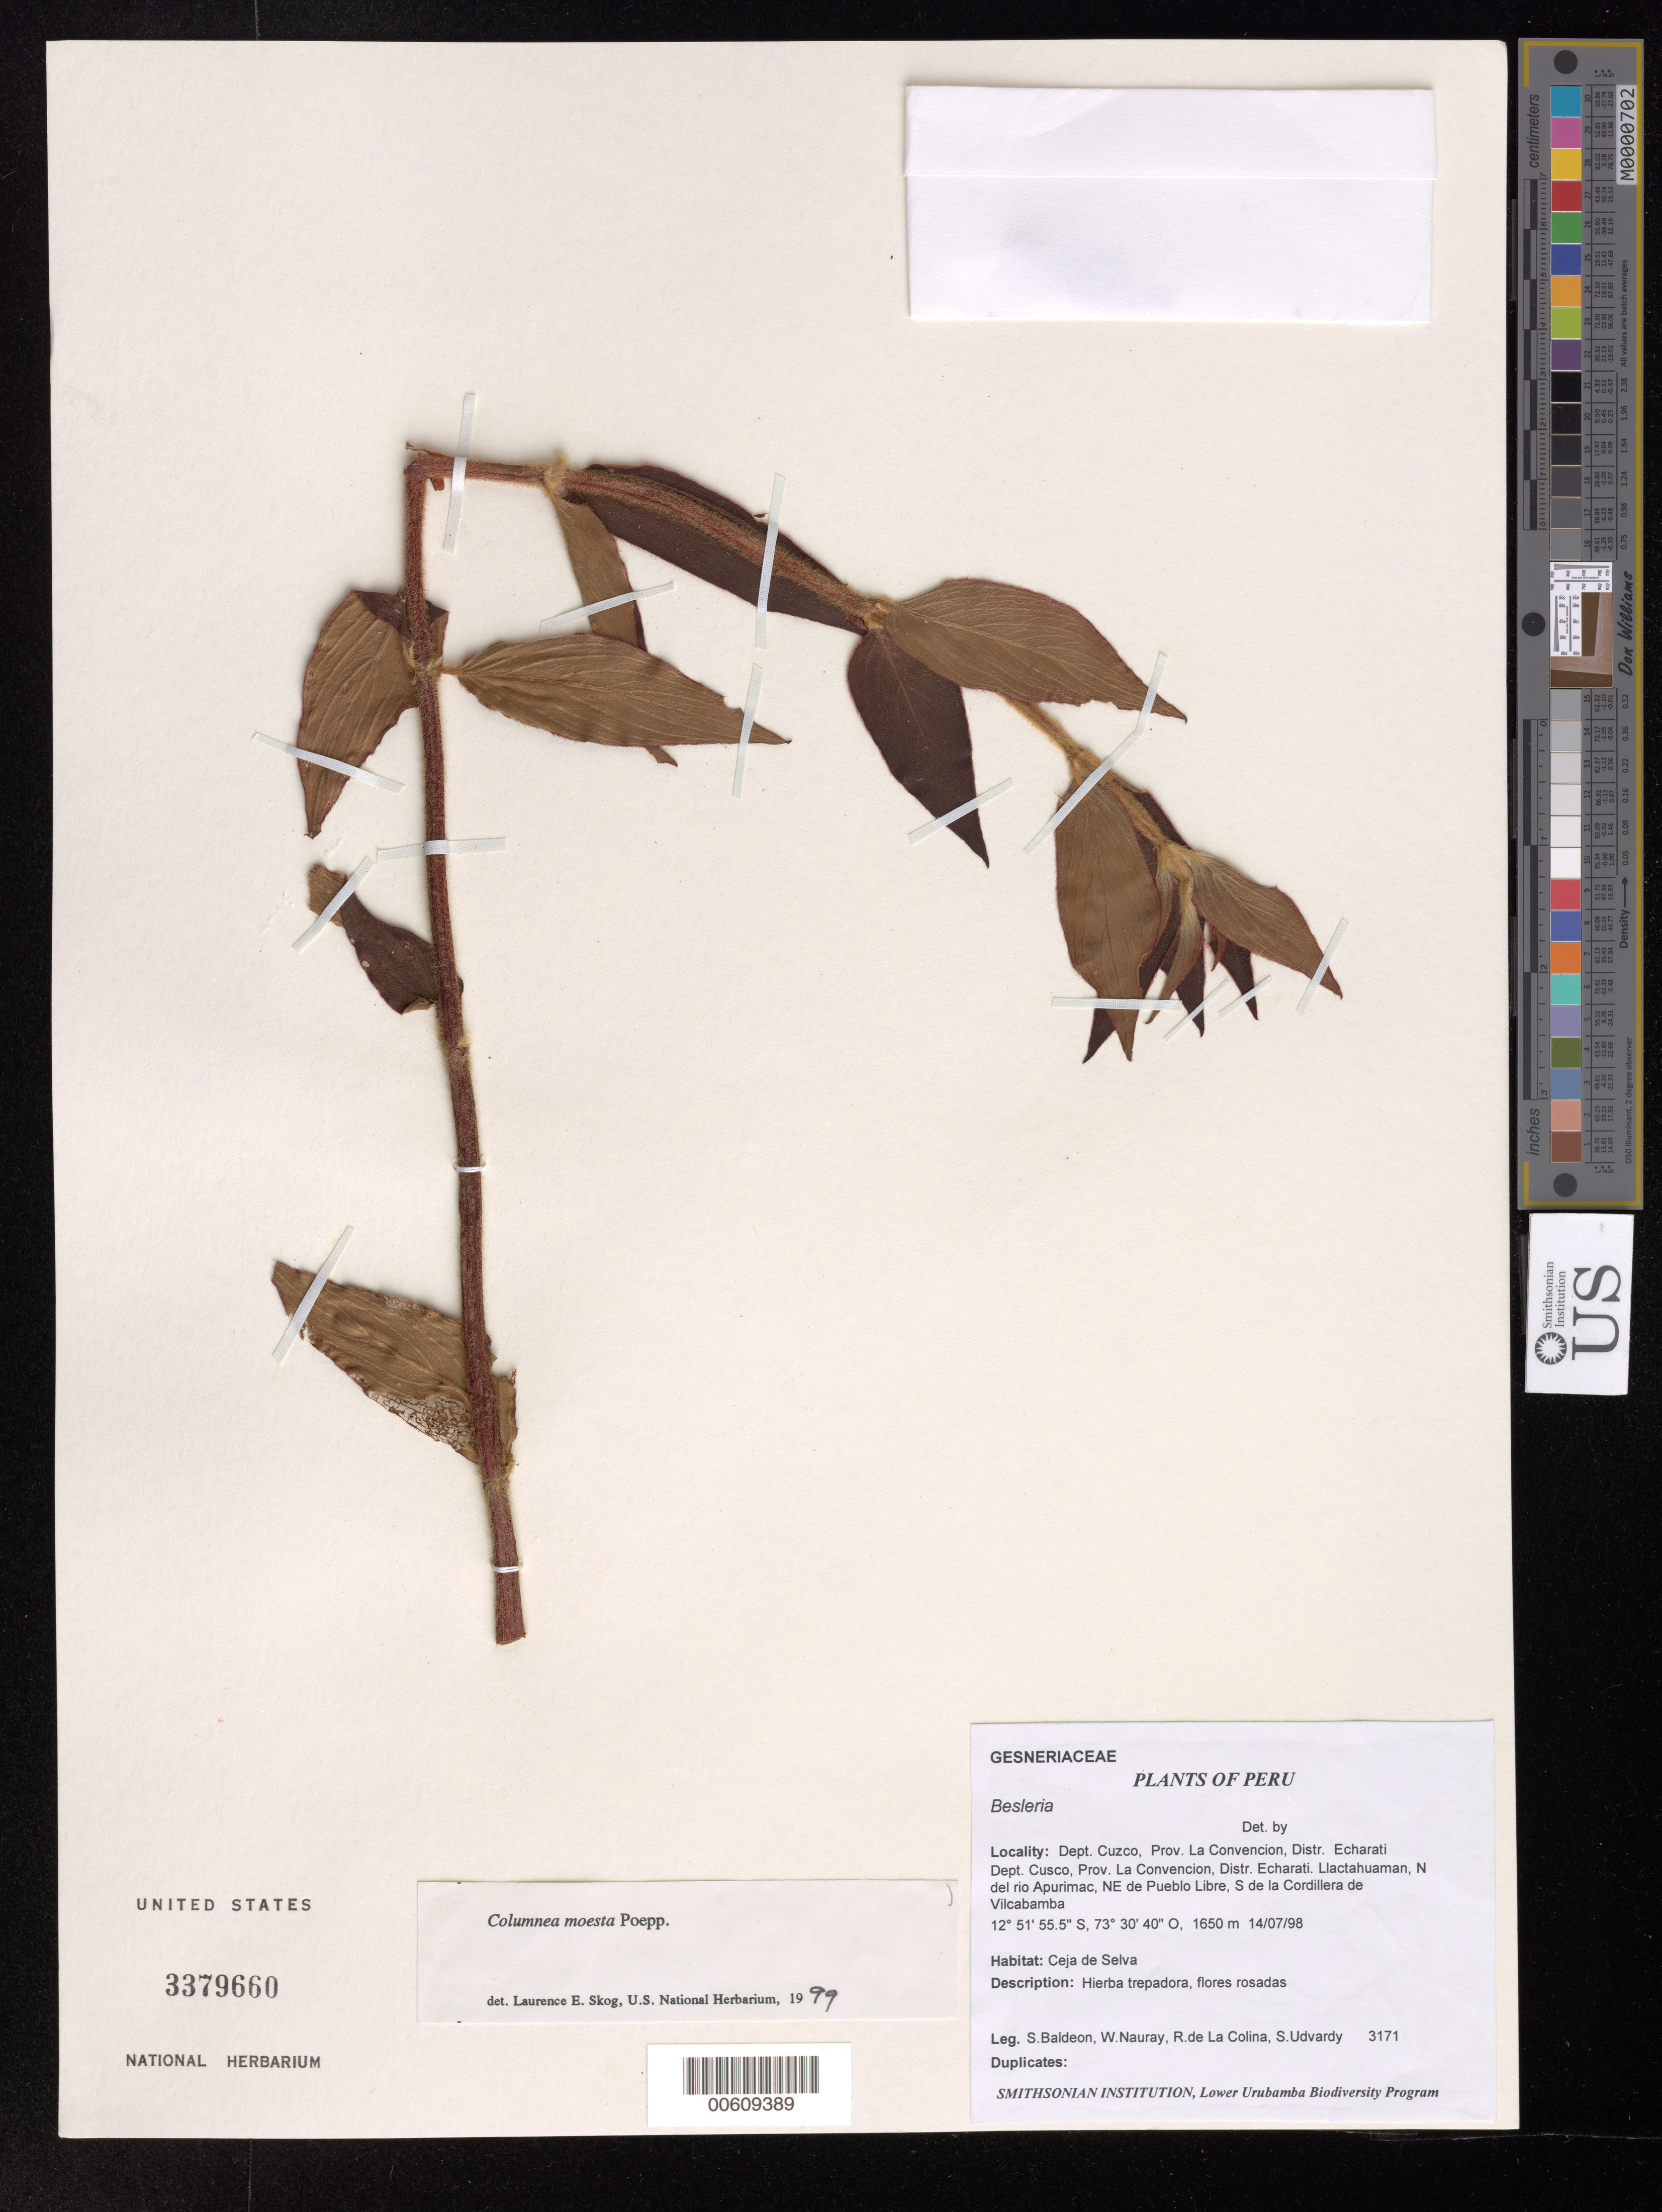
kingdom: Plantae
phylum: Tracheophyta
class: Magnoliopsida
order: Lamiales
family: Gesneriaceae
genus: Columnea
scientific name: Columnea moesta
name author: Poepp.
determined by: Skog, Laurence E.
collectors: S. Baldeon, W. Nauray, R. de La Colina & S. Udvardy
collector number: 3171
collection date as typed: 14 Jul 1998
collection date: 1998-07-14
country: Peru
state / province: Cusco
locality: Prov. La Convencion; Distr. Echarati, Llactahuaman, N del rio Apurimac, NE de Pueblo Libre, S de la Cordillera de Vilcabamba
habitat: Ceja de Selva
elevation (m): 1650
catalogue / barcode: US 3379660